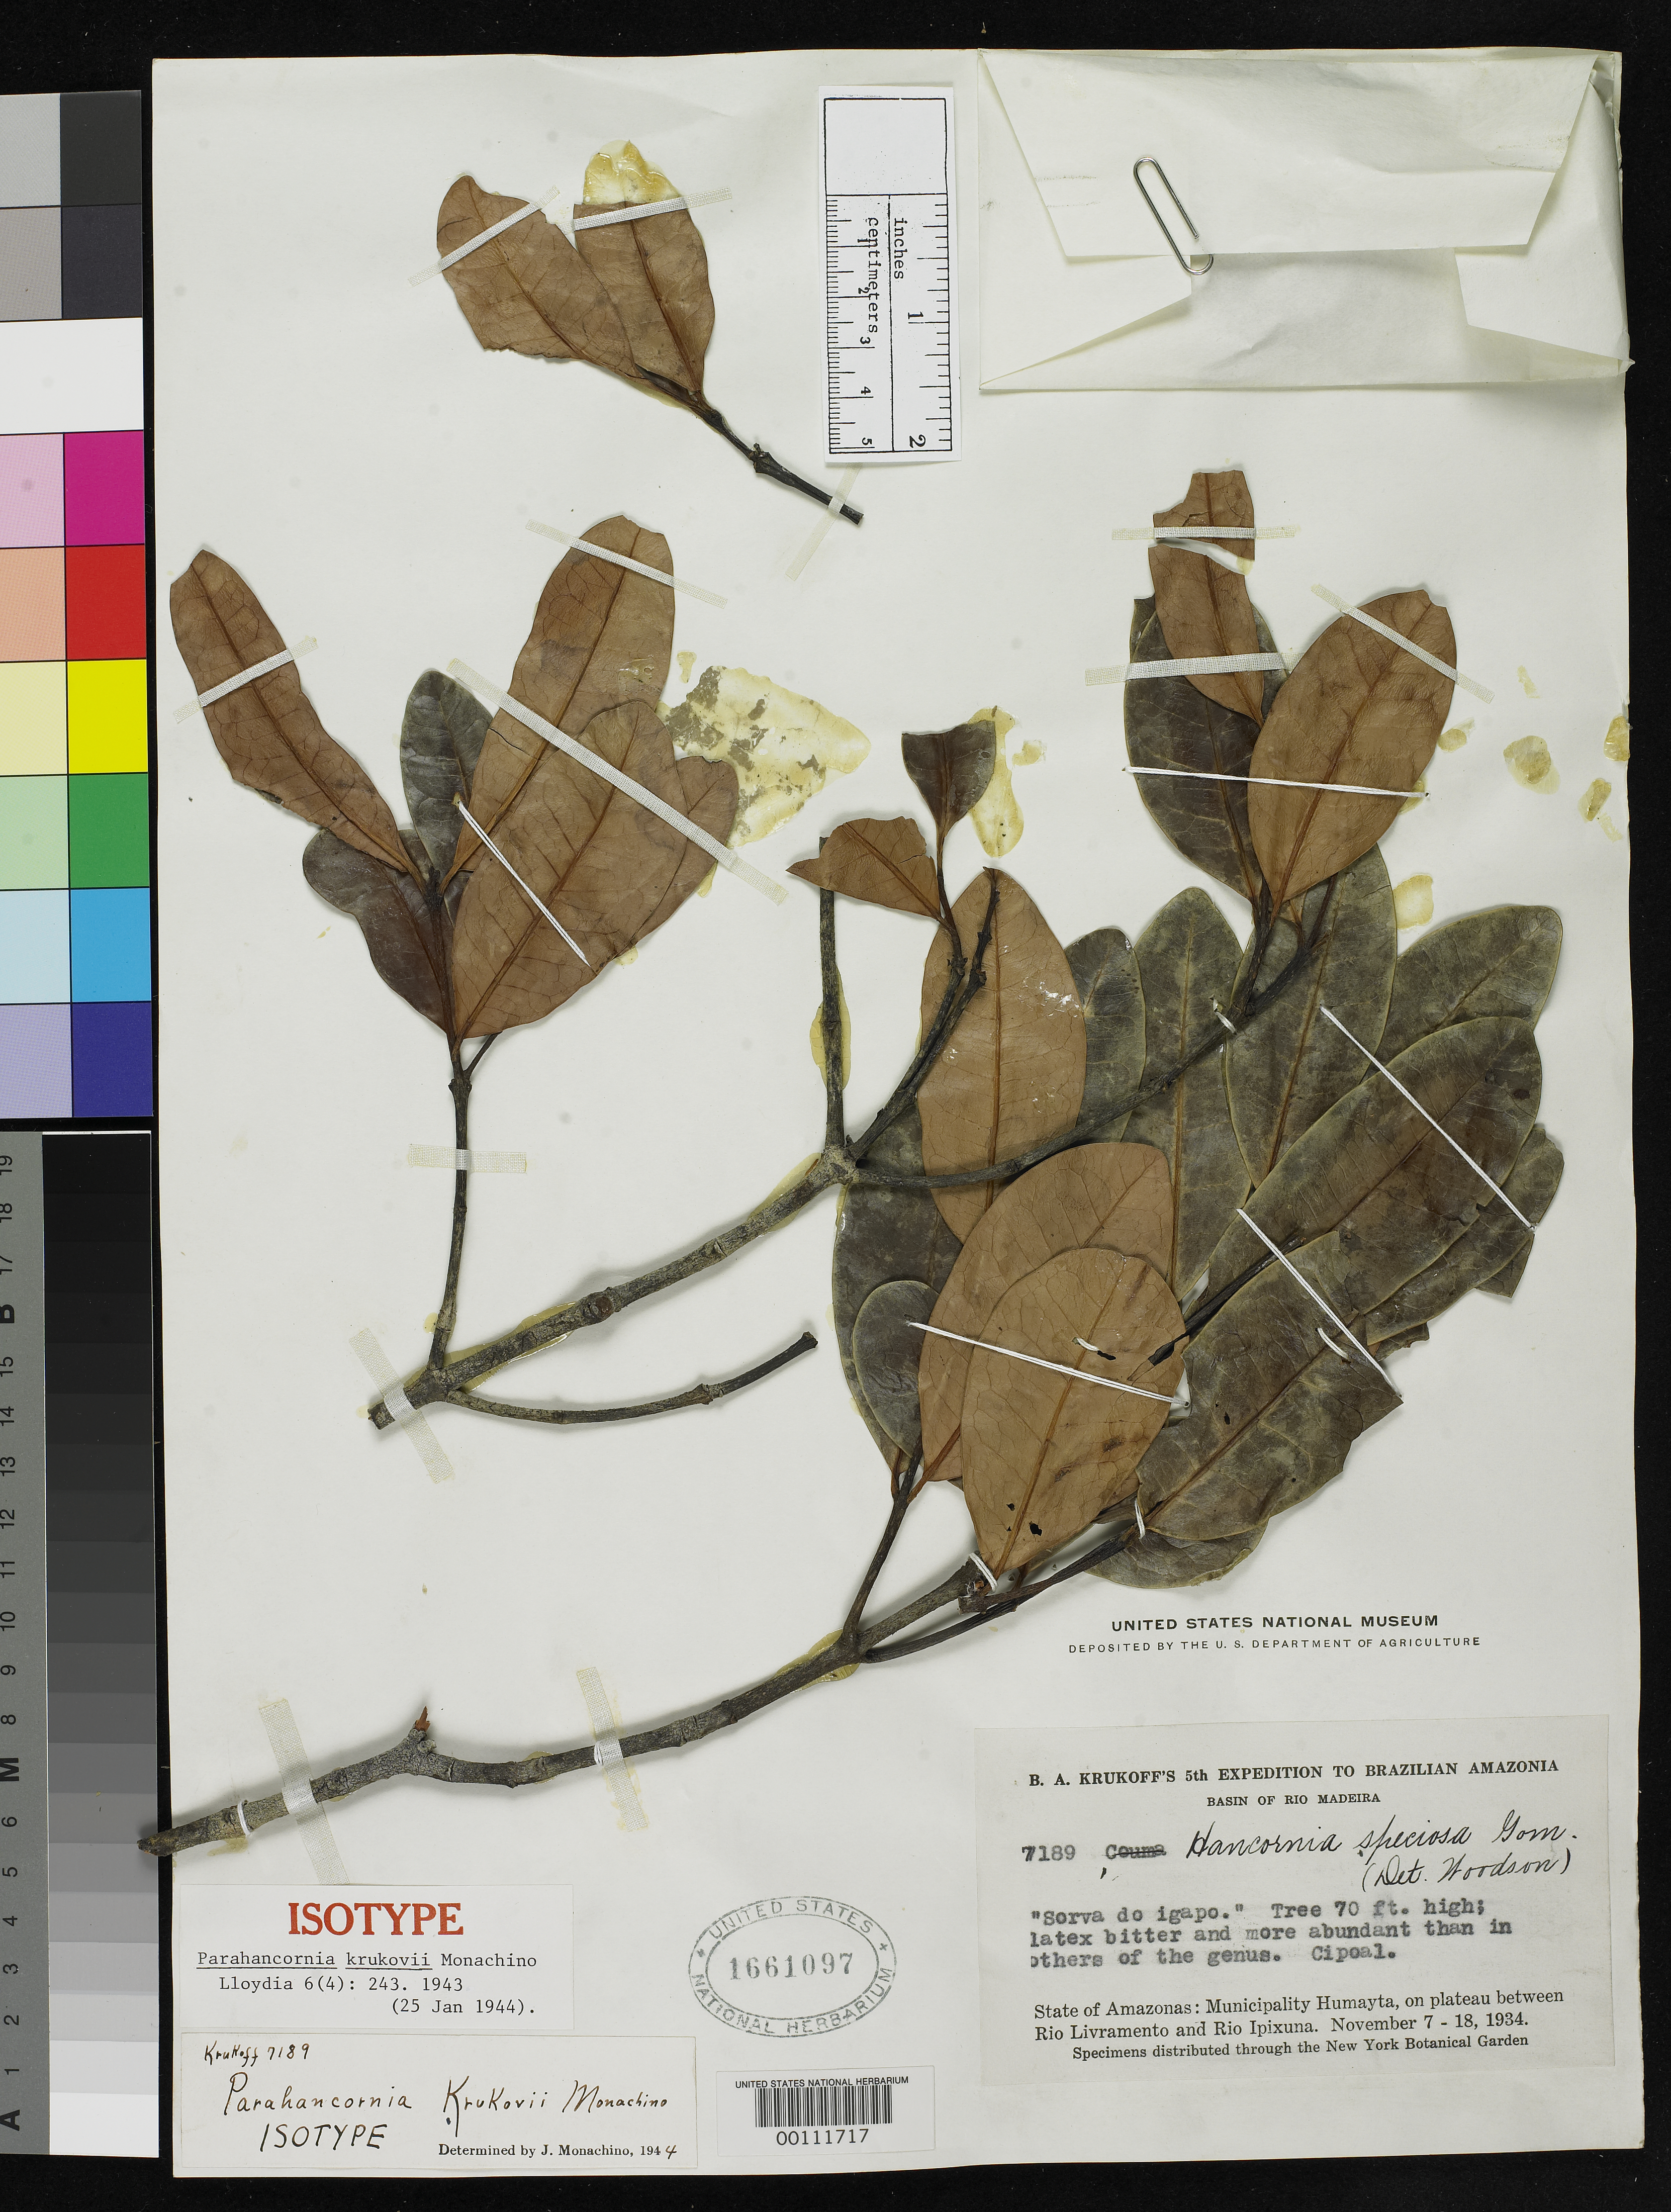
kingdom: Plantae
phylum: Tracheophyta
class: Magnoliopsida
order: Gentianales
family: Apocynaceae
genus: Parahancornia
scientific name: Parahancornia krukovii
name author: Monach.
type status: Isotype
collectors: B. A. Krukoff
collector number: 7189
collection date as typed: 07 Nov 1934 to 18 Nov 1934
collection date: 1934-11-07/1934-11-18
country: Brazil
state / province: Amazônas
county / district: Humayta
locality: On plateau between Rio Livramento and Rio Ipxuna.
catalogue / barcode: US 1661097